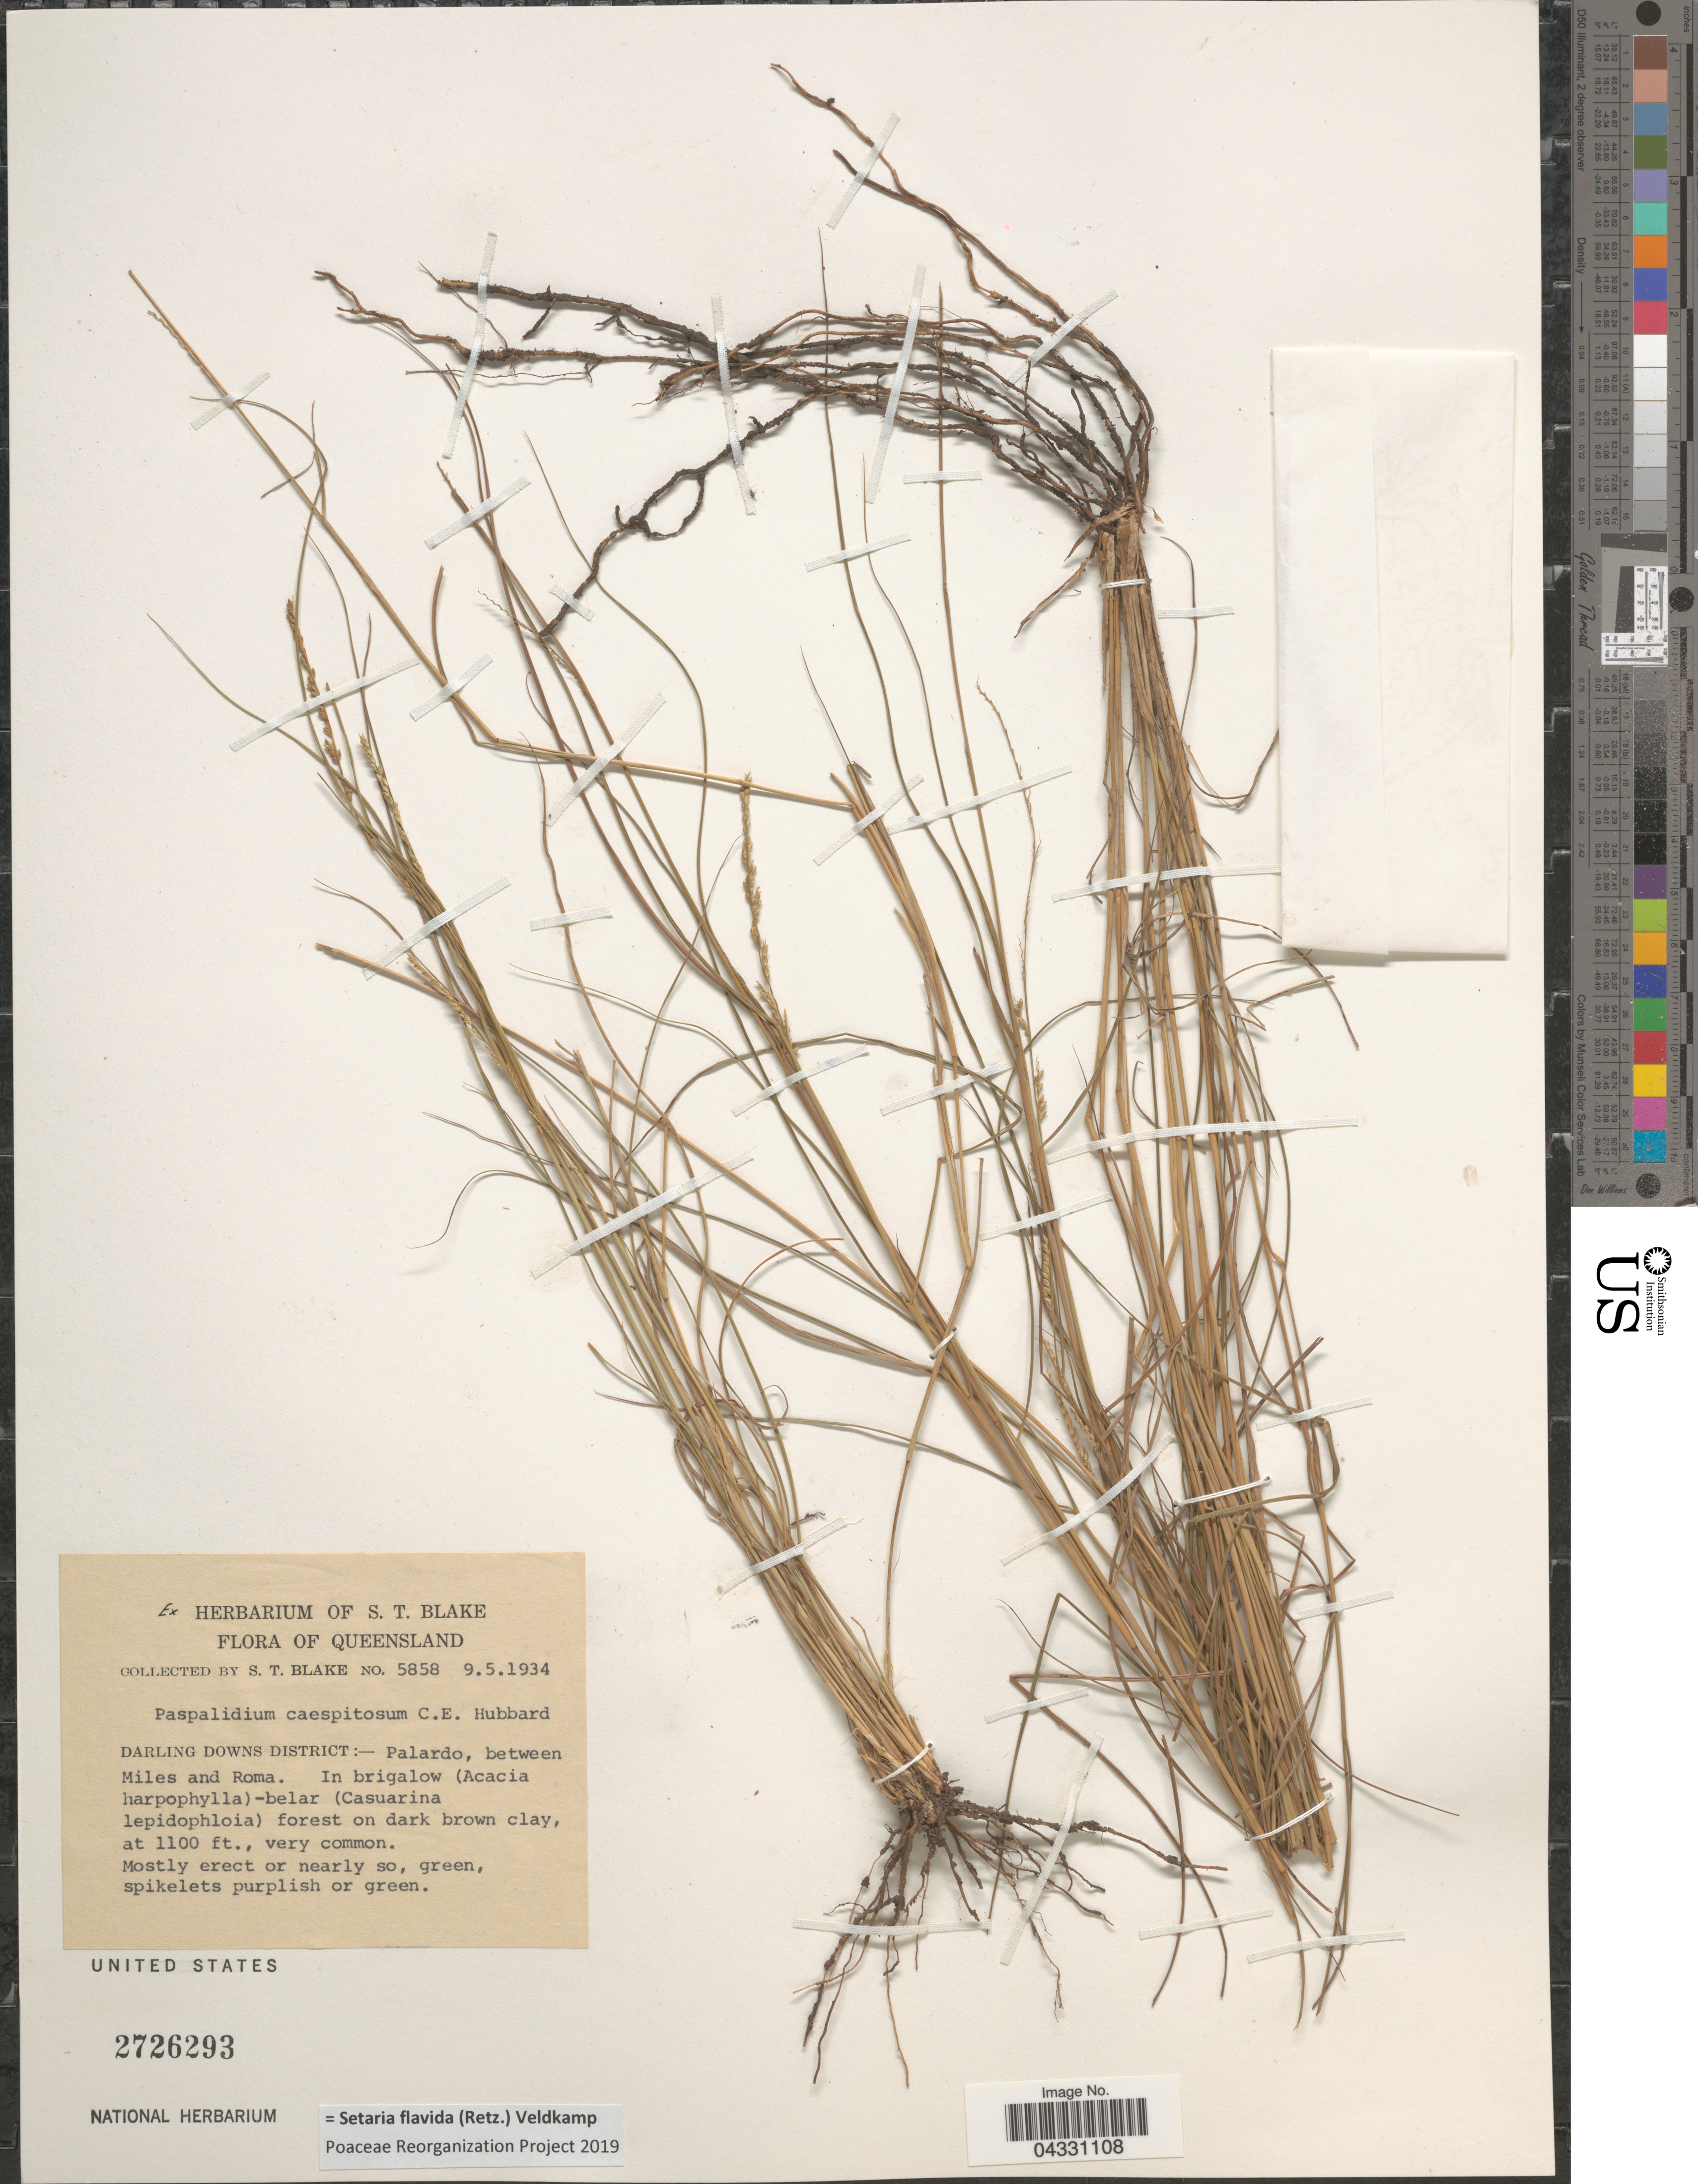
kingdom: Plantae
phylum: Tracheophyta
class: Liliopsida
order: Poales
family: Poaceae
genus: Setaria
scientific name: Setaria flavida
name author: (Retz.) Veldkamp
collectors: S. T. Blake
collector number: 5858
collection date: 1934-05-09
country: Australia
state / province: Queensland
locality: Darling Downs District:- Palardo, between Miles and Roma.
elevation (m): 335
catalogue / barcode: US 2726293